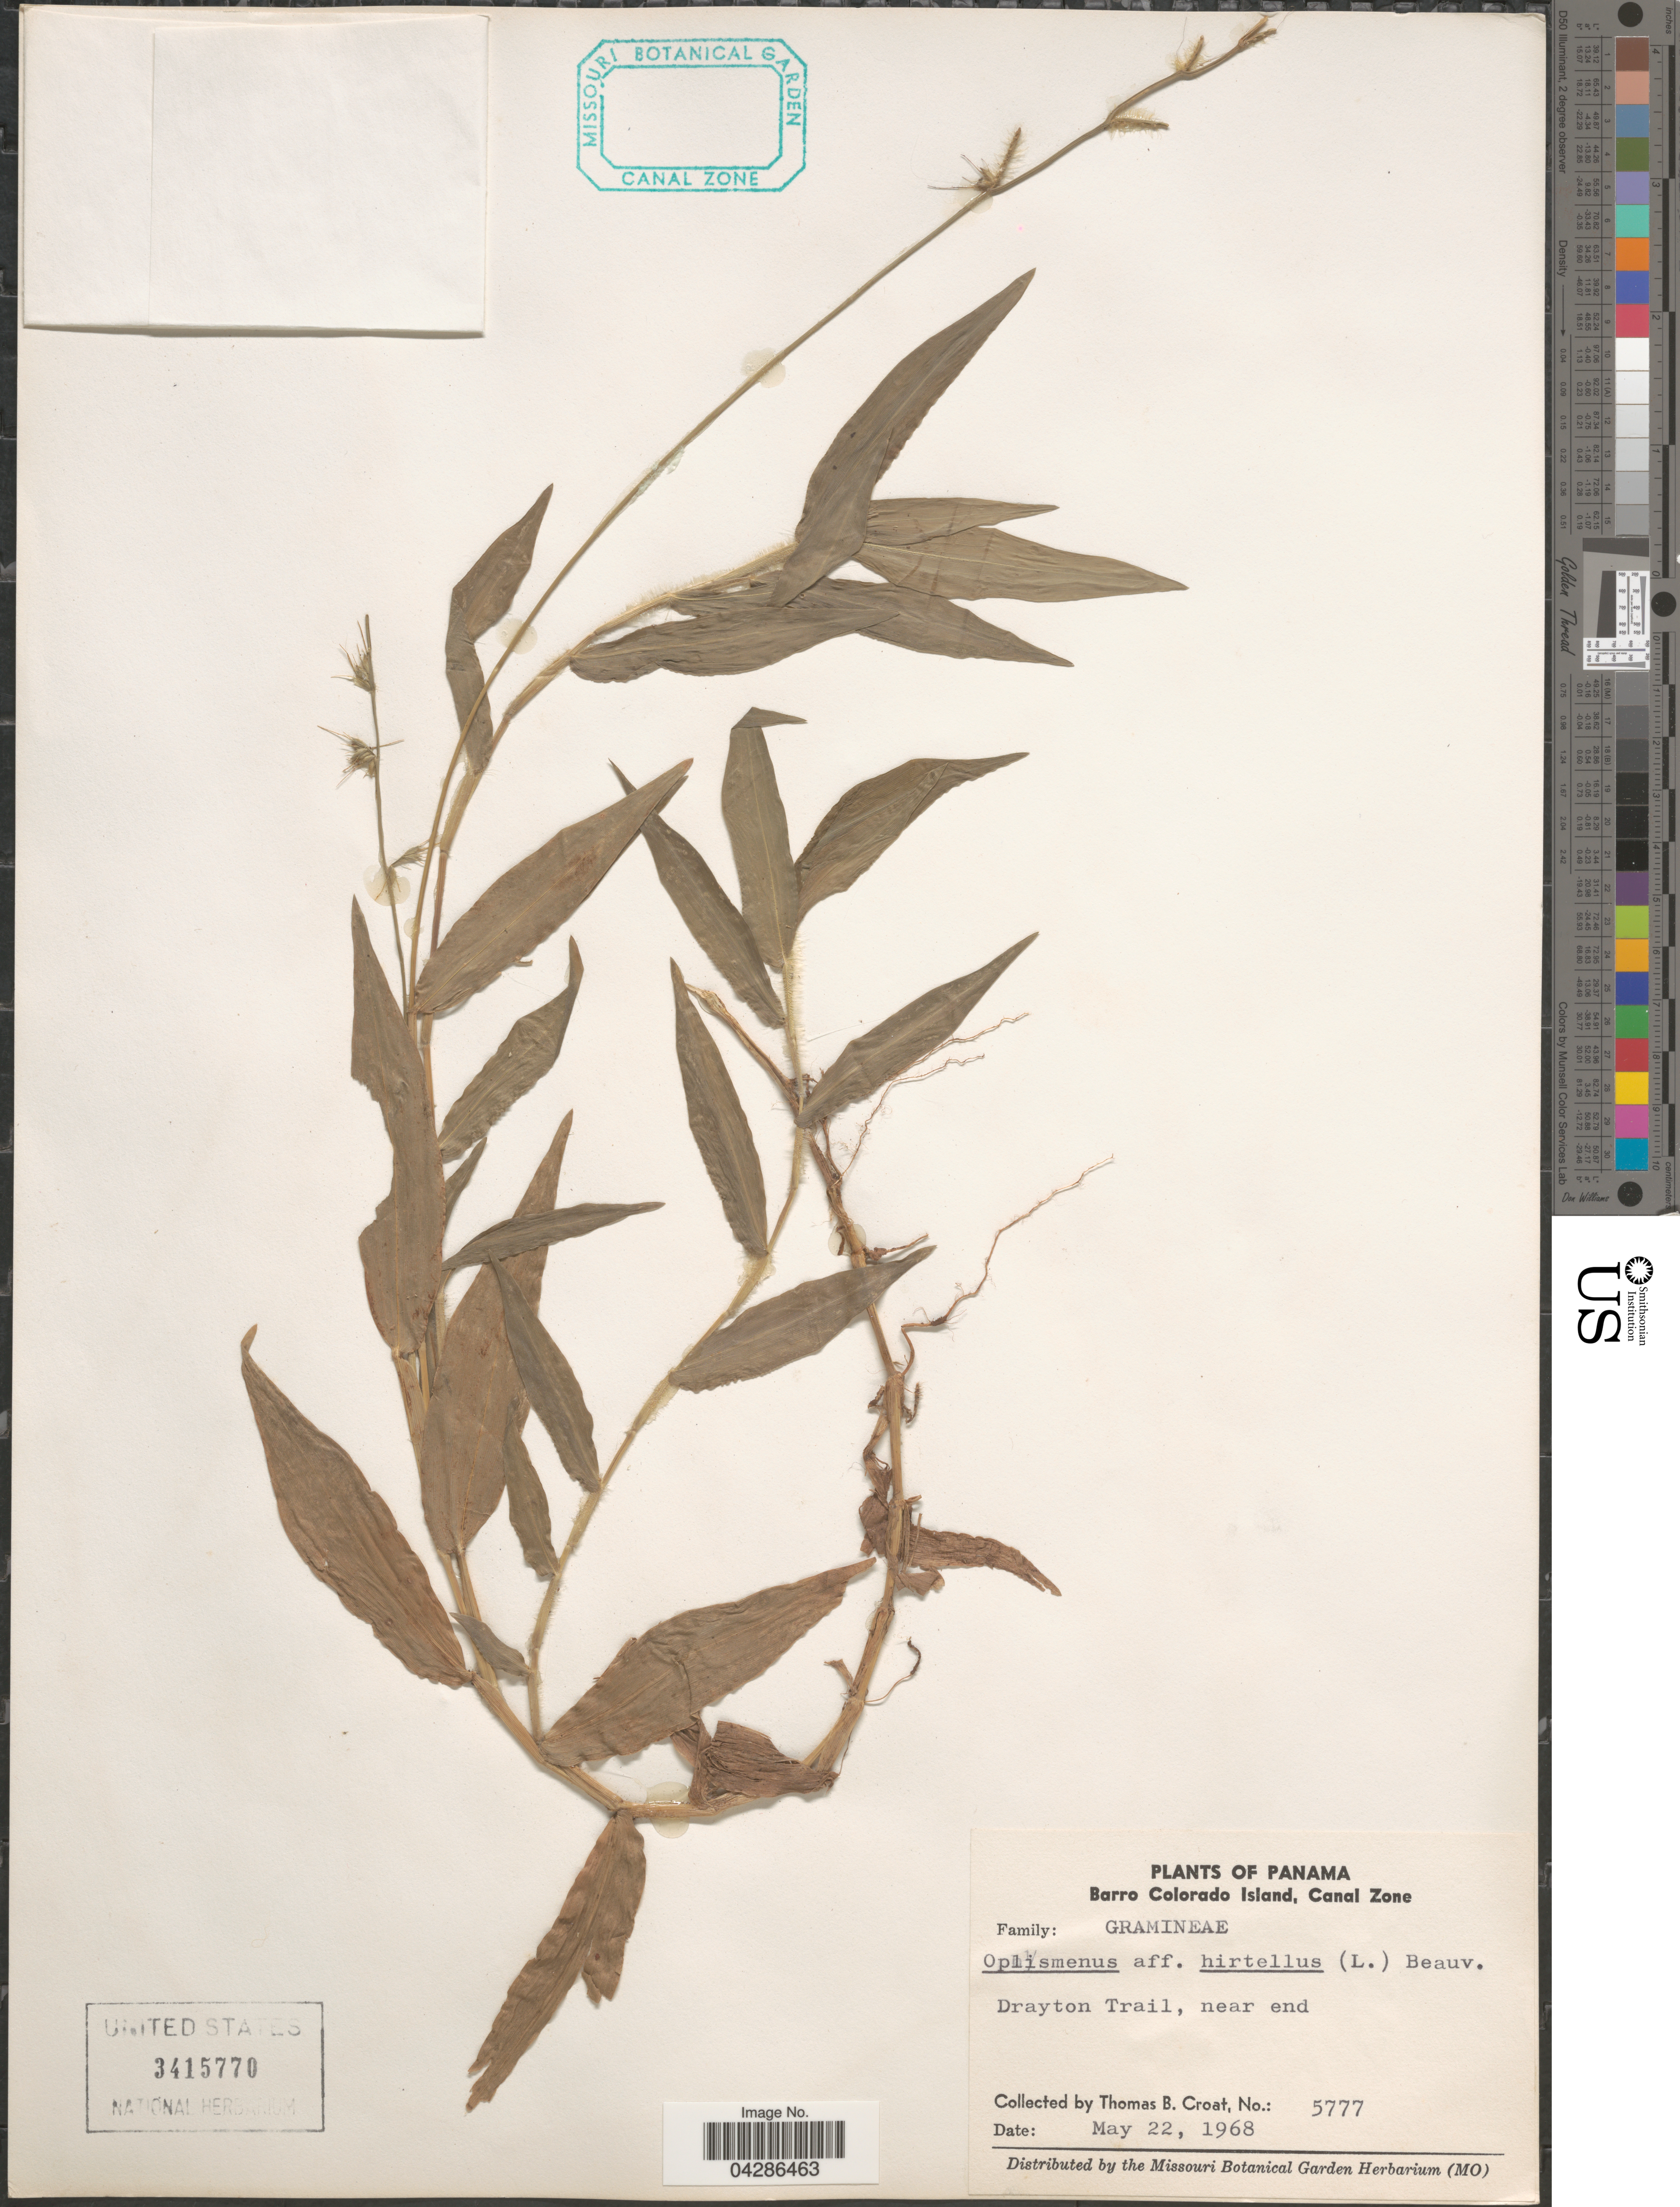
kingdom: Plantae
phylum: Tracheophyta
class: Liliopsida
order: Poales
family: Poaceae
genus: Oplismenus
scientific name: Oplismenus hirtellus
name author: (L.) P. Beauv.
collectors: T. B. Croat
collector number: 5777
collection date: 1968-05-22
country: Panama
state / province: Colón / Panamá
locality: Barro Colorado Island, Canal Zone. Drayron Trail, near end.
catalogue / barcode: US 3415770